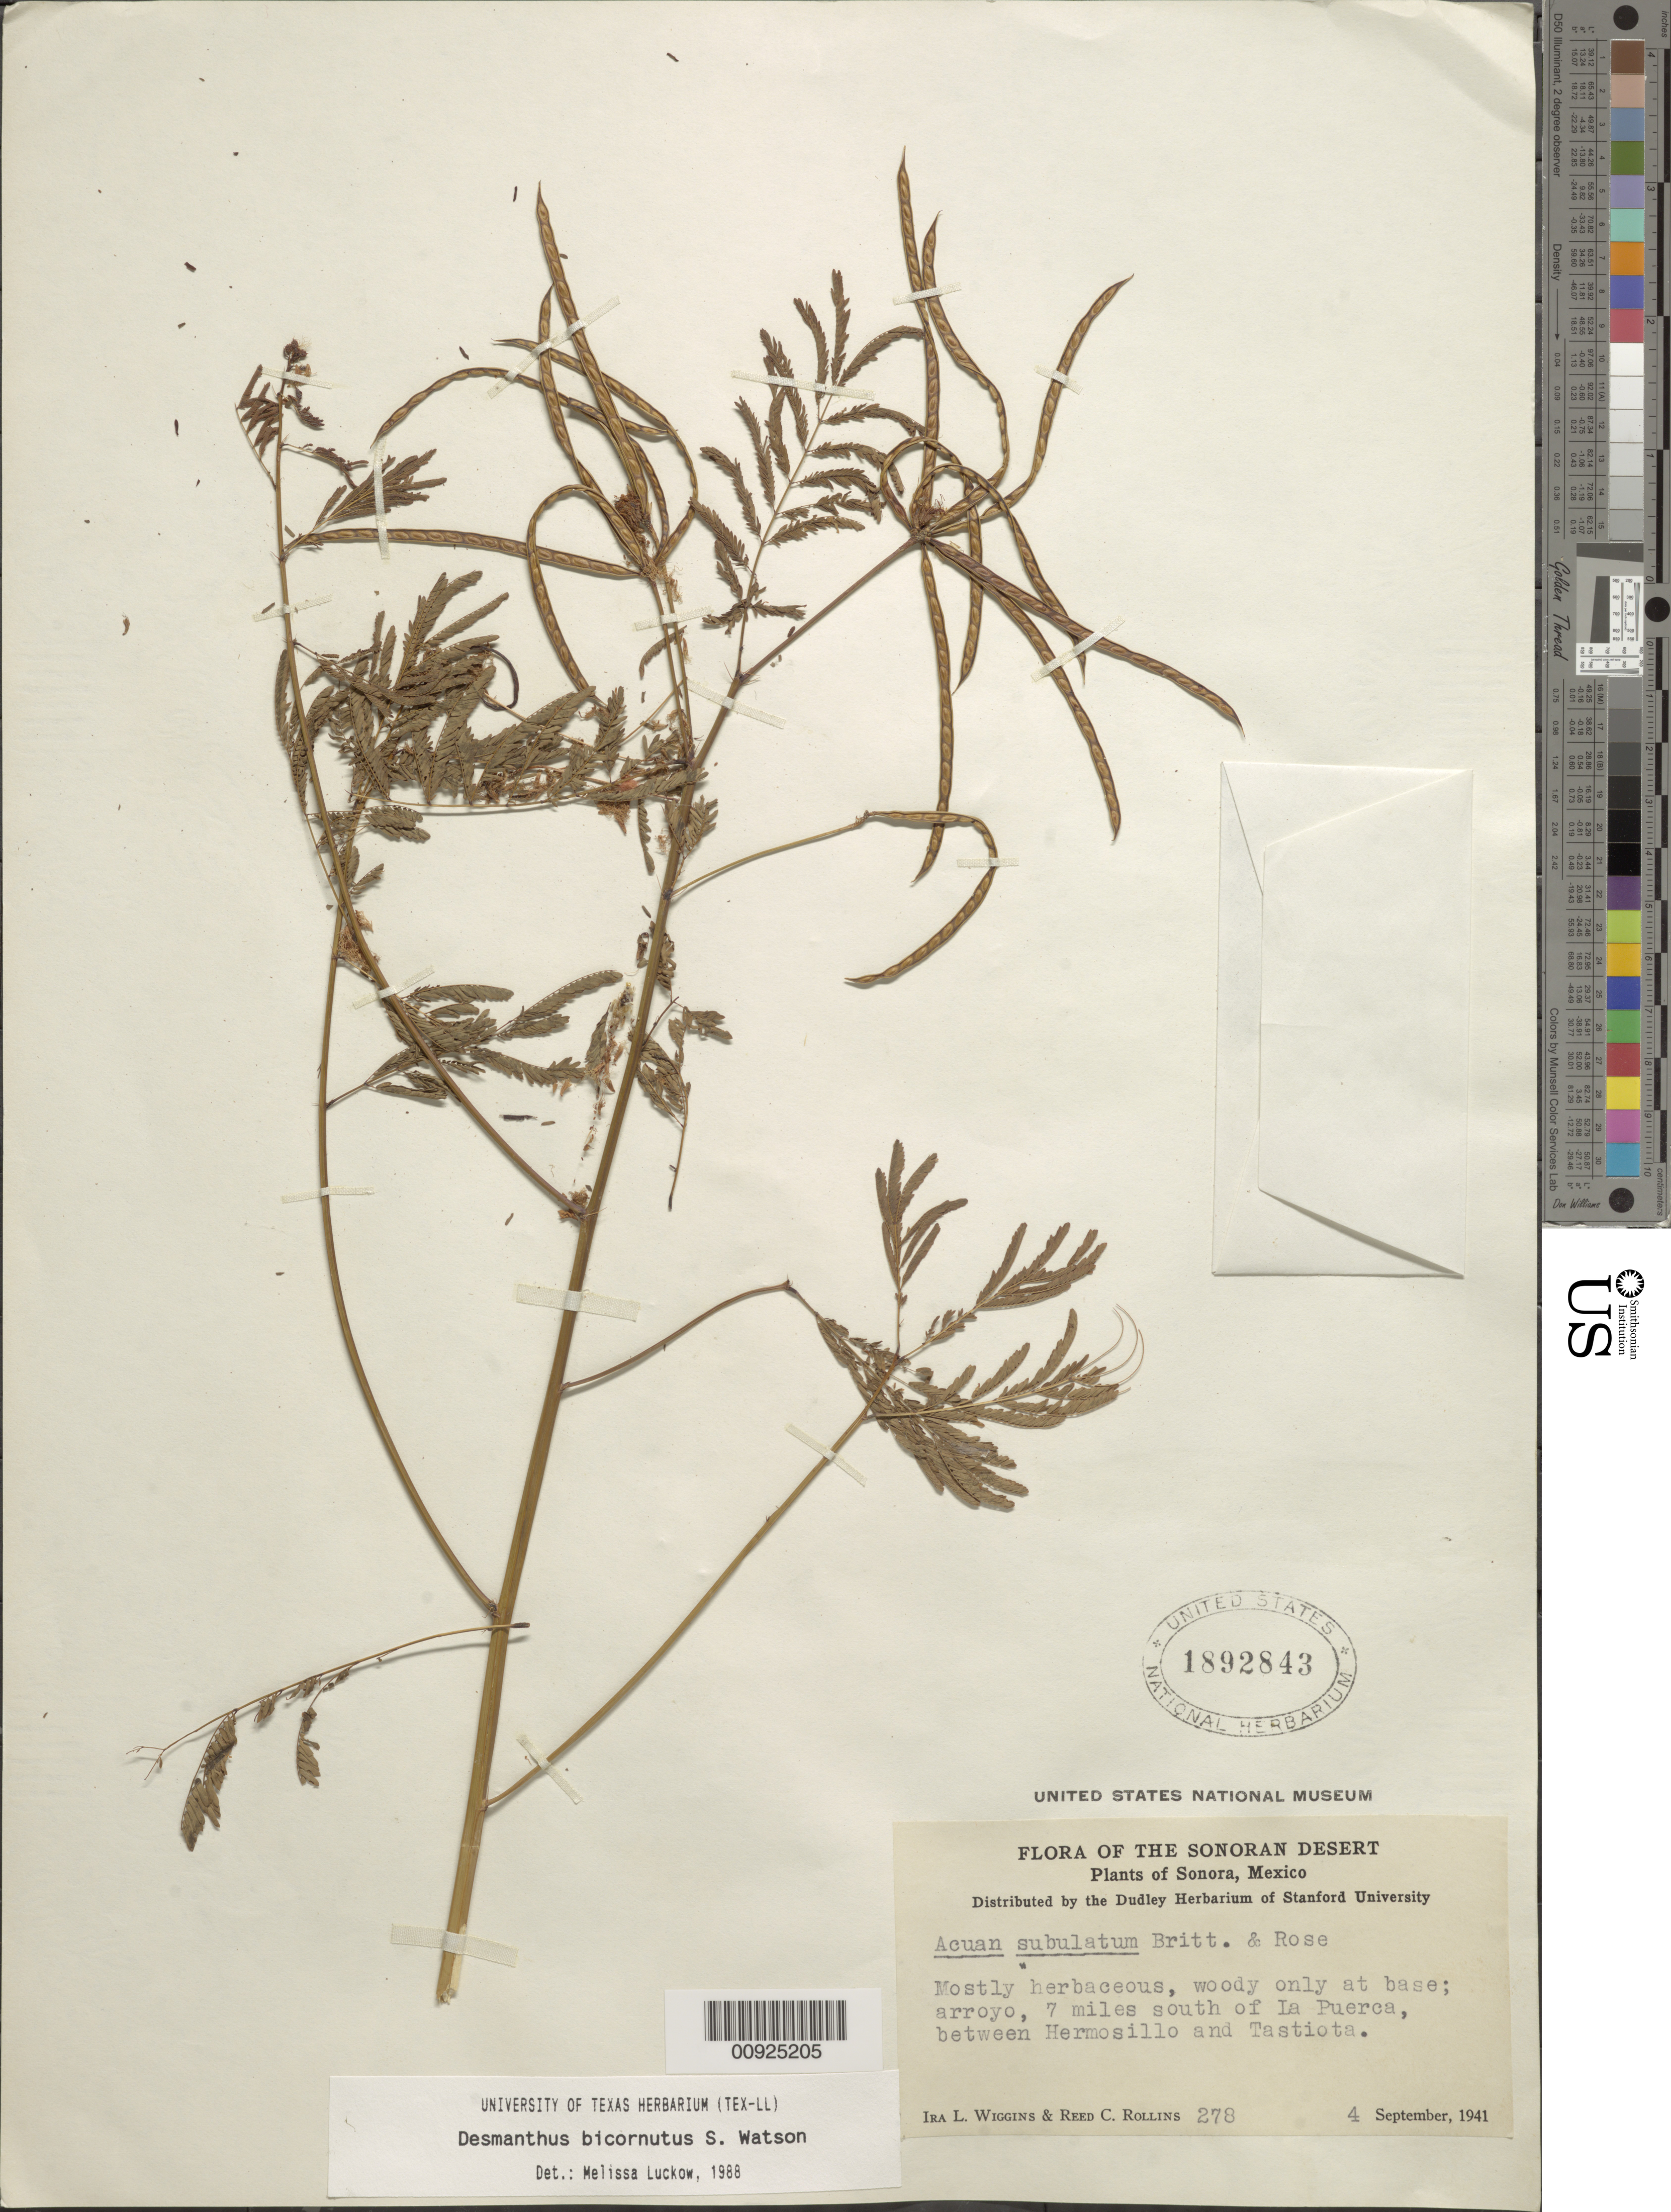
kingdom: Plantae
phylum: Tracheophyta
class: Magnoliopsida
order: Fabales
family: Fabaceae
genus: Desmanthus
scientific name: Desmanthus bicornutus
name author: S. Watson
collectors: I. L. Wiggins & R. C. Rollins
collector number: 278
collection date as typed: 04 Sep 1941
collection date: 1941-09-04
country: Mexico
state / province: Sonora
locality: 7 miles south of La Puerca, between Hermosillo and Tastiota.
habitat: Arroyo.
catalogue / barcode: US 1892843